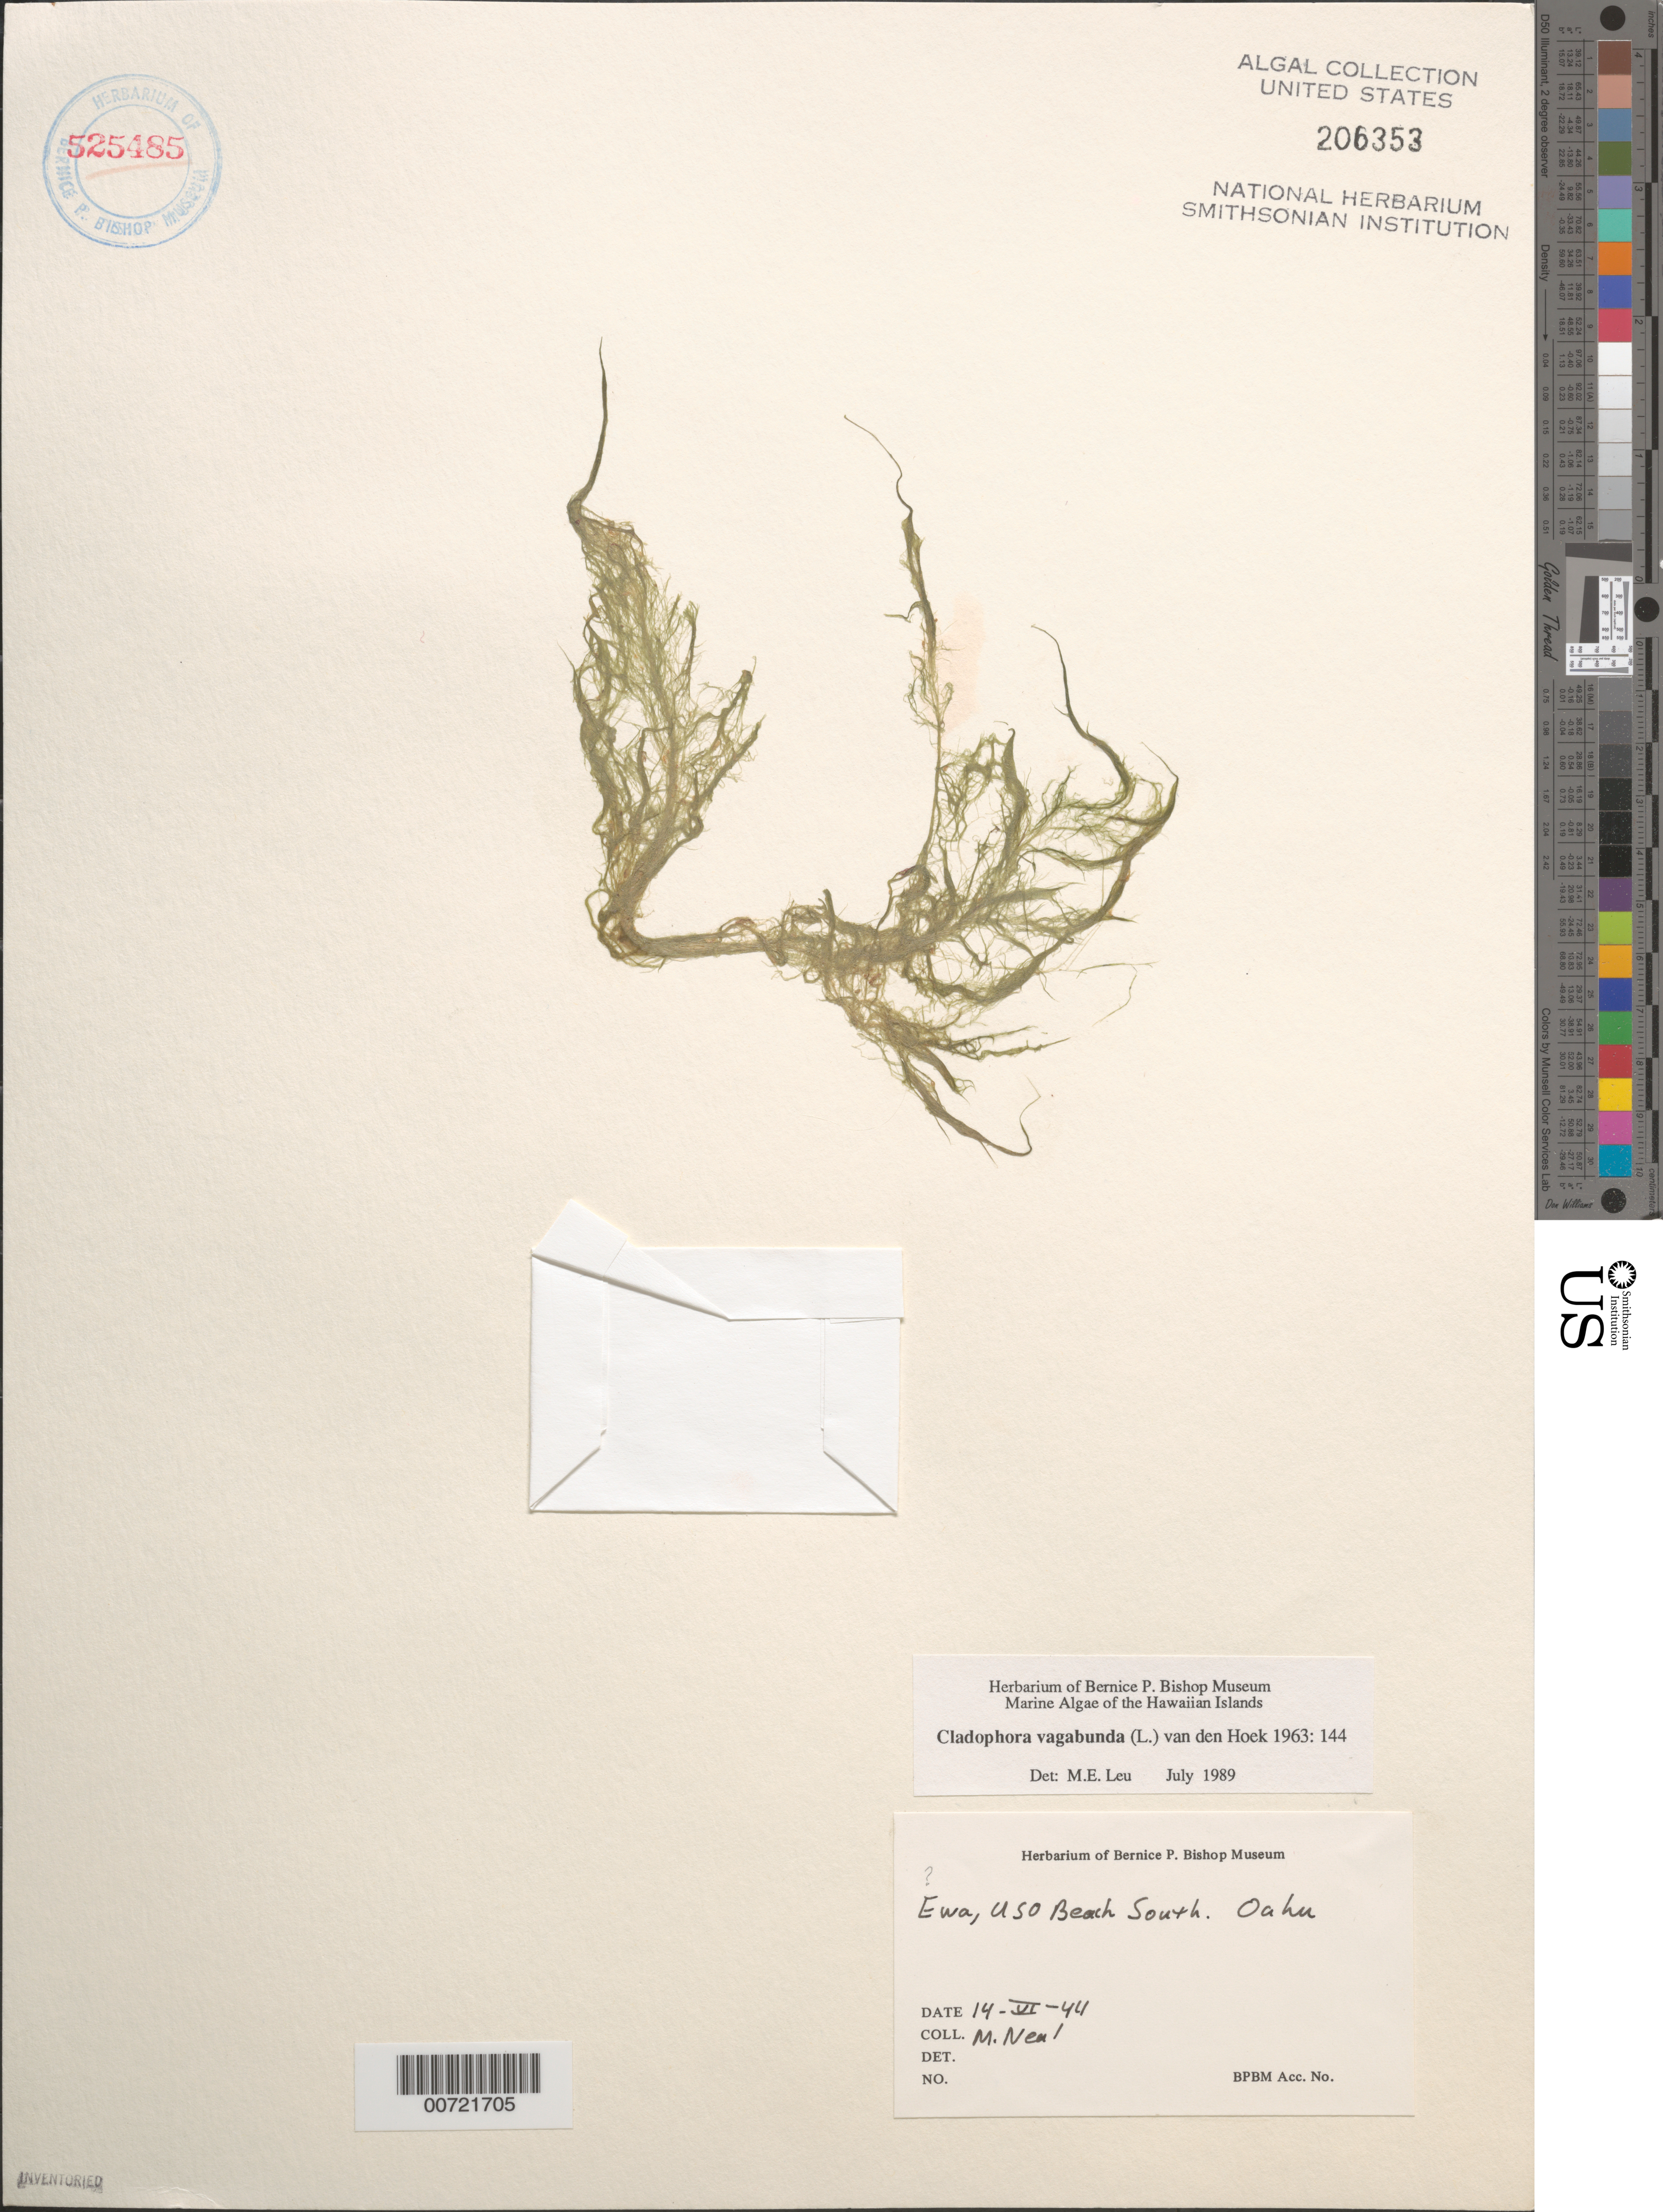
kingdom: Plantae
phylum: Chlorophyta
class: Ulvophyceae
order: Cladophorales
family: Cladophoraceae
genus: Cladophora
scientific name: Cladophora vagabunda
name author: (L.) C. Hoek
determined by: Leu, M. E.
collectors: M. Neal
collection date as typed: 14 Jun 1944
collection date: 1944-06-14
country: United States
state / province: Hawaii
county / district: Honolulu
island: Oahu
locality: Ewa, U.S.O. Beach South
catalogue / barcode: US 206353